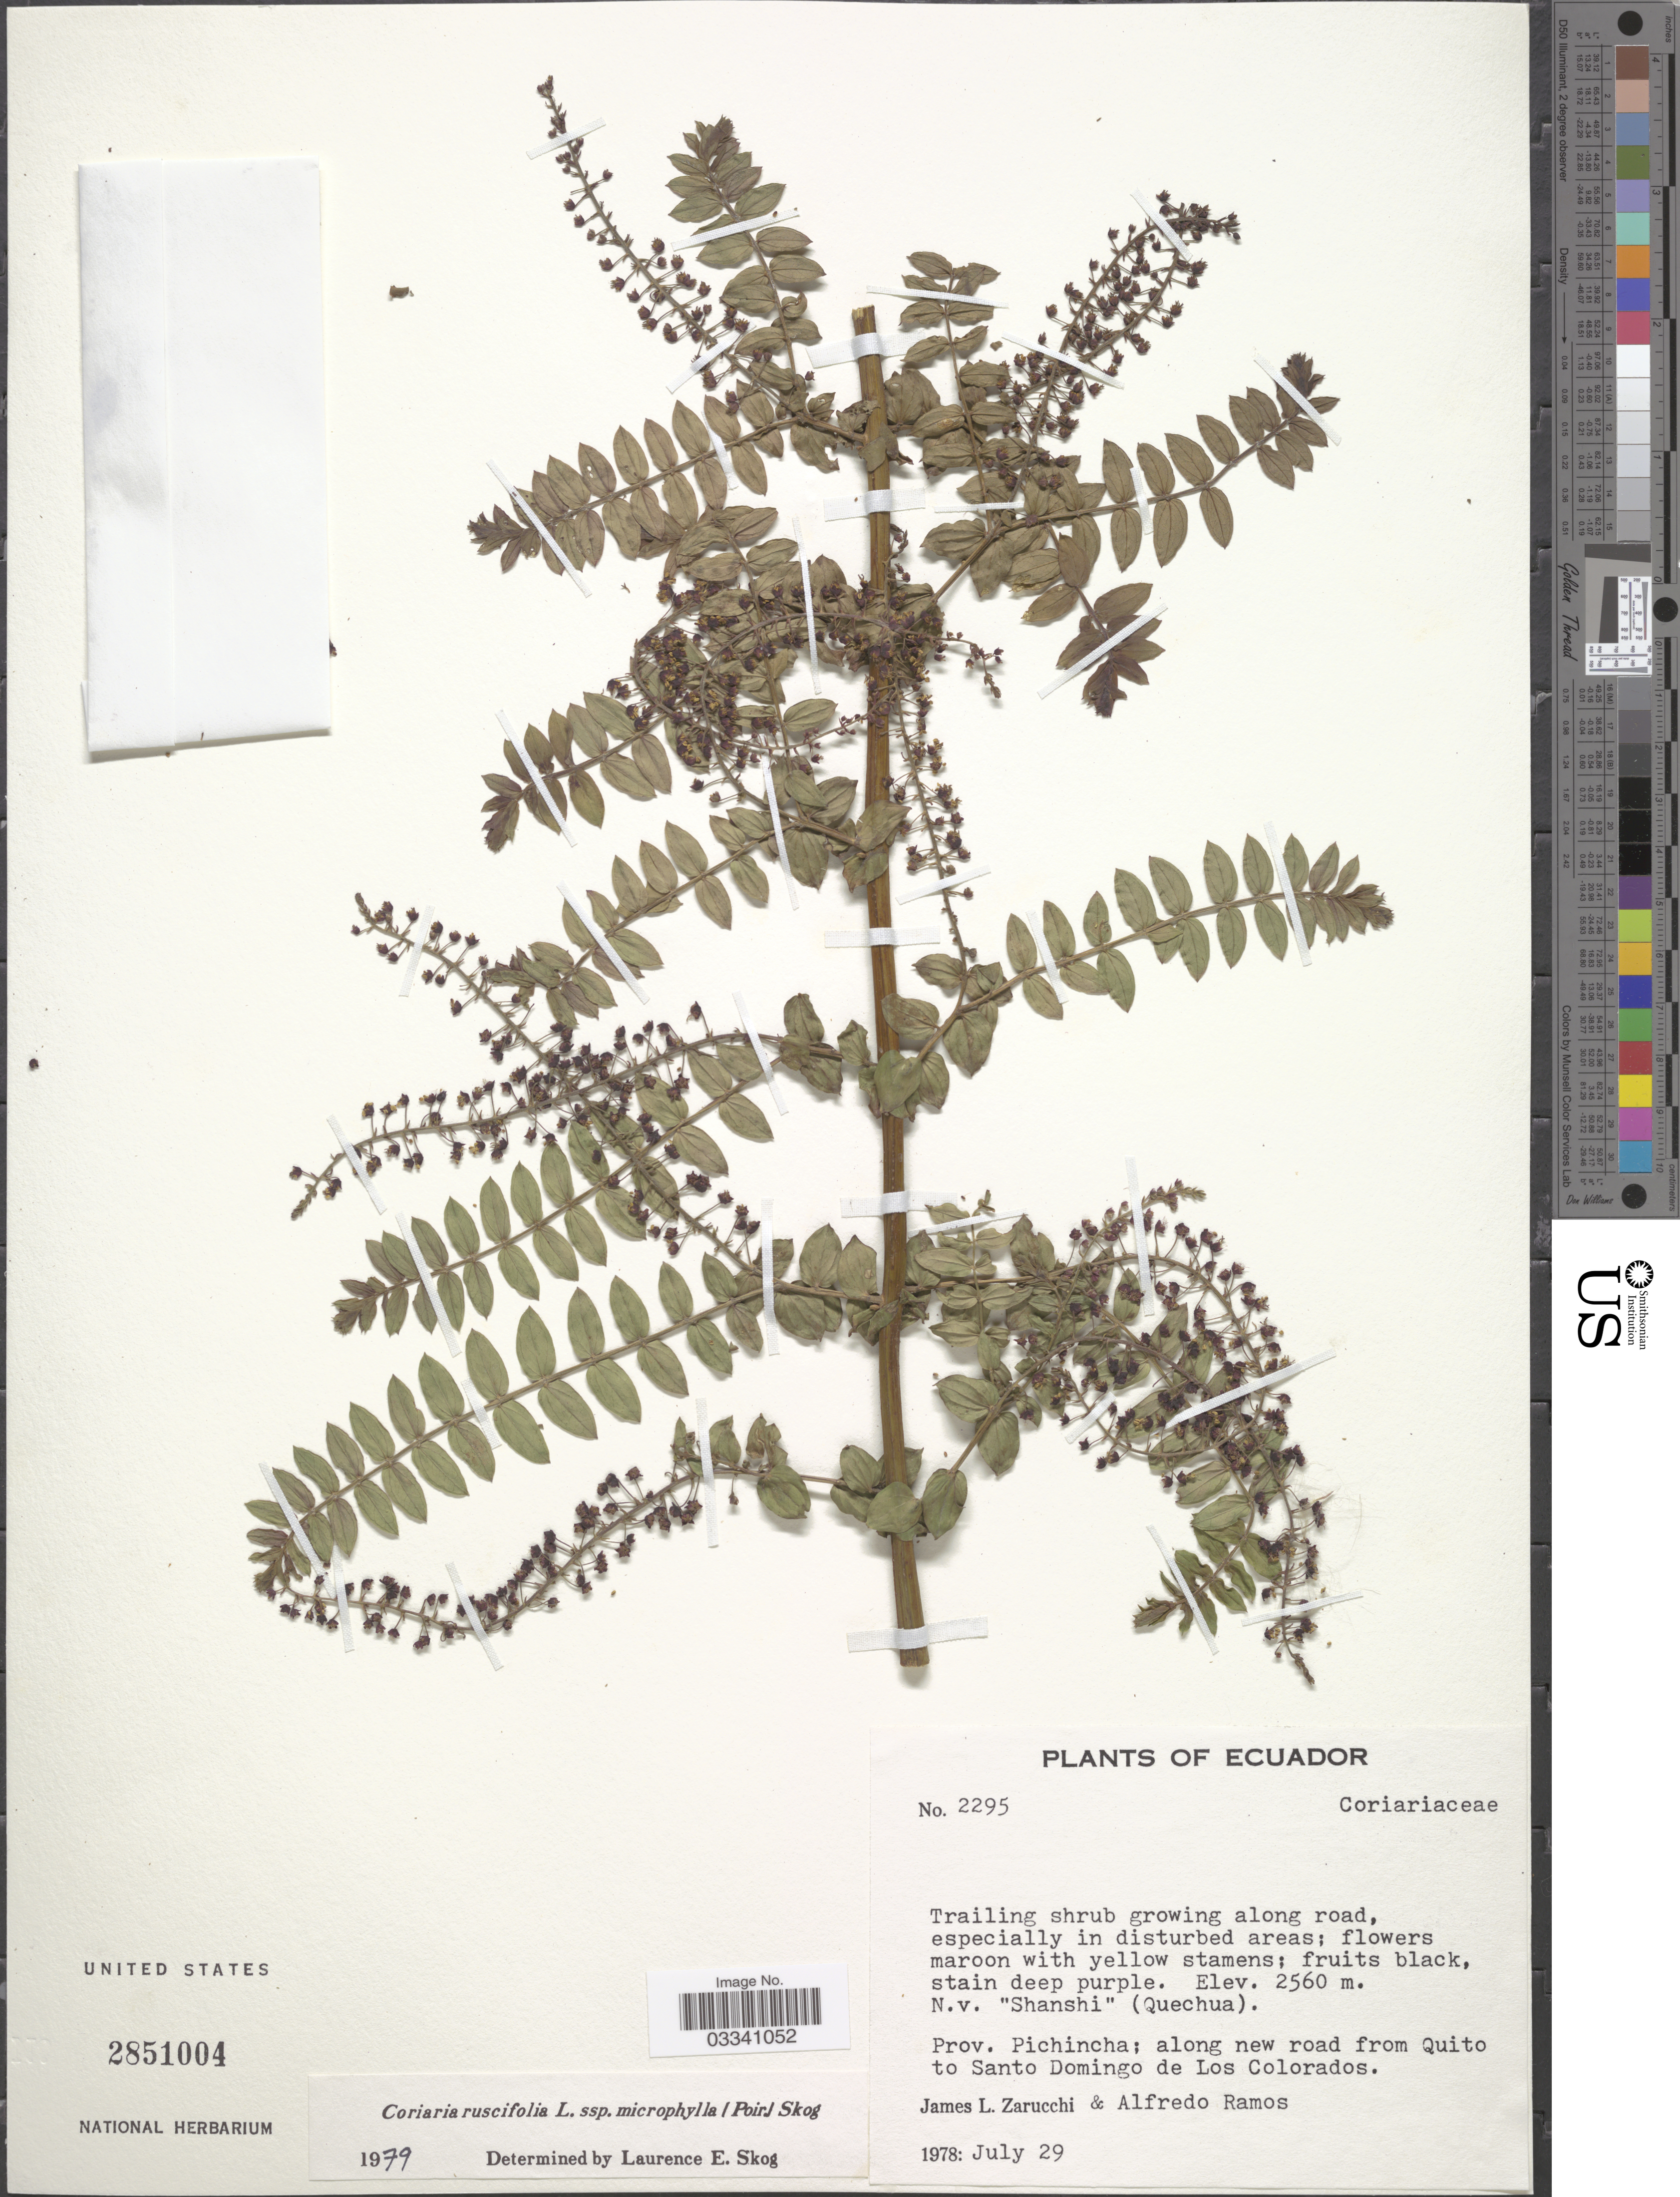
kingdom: Plantae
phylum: Tracheophyta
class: Magnoliopsida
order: Cucurbitales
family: Coriariaceae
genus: Coriaria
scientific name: Coriaria ruscifolia subsp. microphylla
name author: (Poir.) L.E. Skog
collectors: J. L. Zarucchi & A. Ramos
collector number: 2295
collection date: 1978-07-29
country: Ecuador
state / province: Pichincha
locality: Along new road from Quito to Santo Domingo de Los Colorados.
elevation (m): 2560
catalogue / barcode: US 2851004